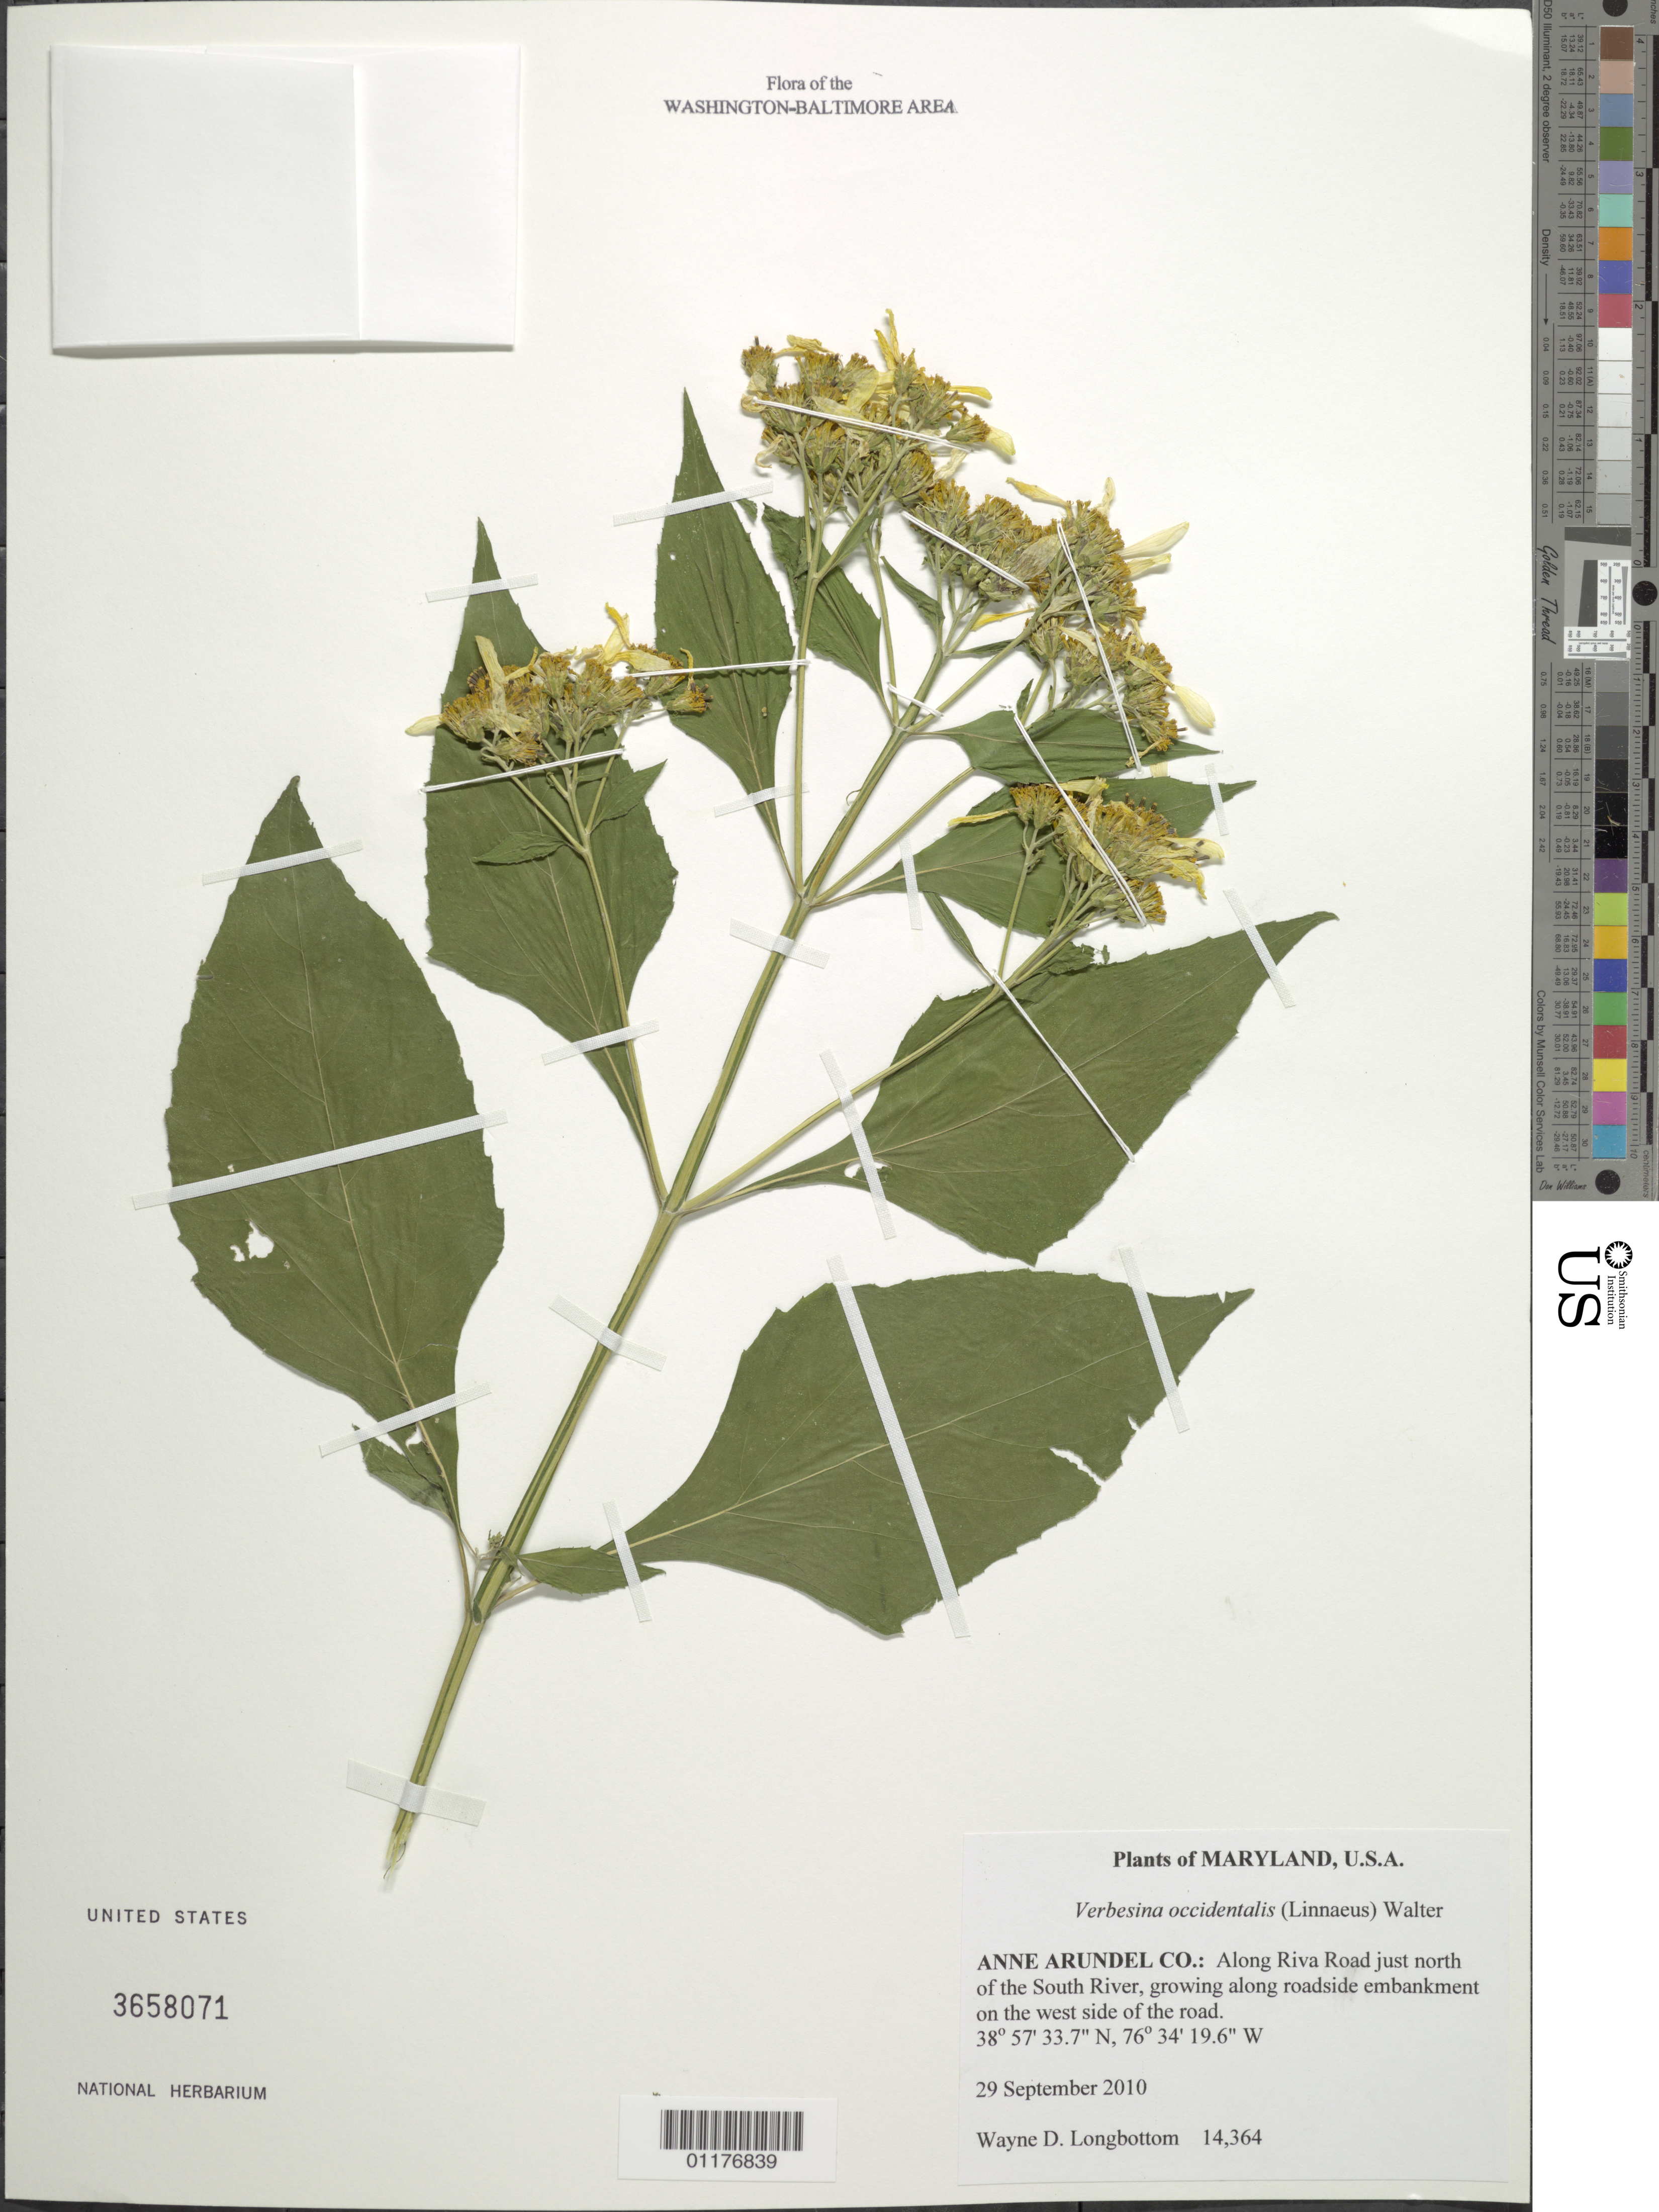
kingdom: Plantae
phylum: Tracheophyta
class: Magnoliopsida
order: Asterales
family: Asteraceae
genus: Verbesina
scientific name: Verbesina occidentalis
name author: (L.) Walter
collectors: W. D. Longbottom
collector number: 14364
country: United States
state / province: Maryland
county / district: Anne Arundel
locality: Along Riva Road just N of the South River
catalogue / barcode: US 3658071